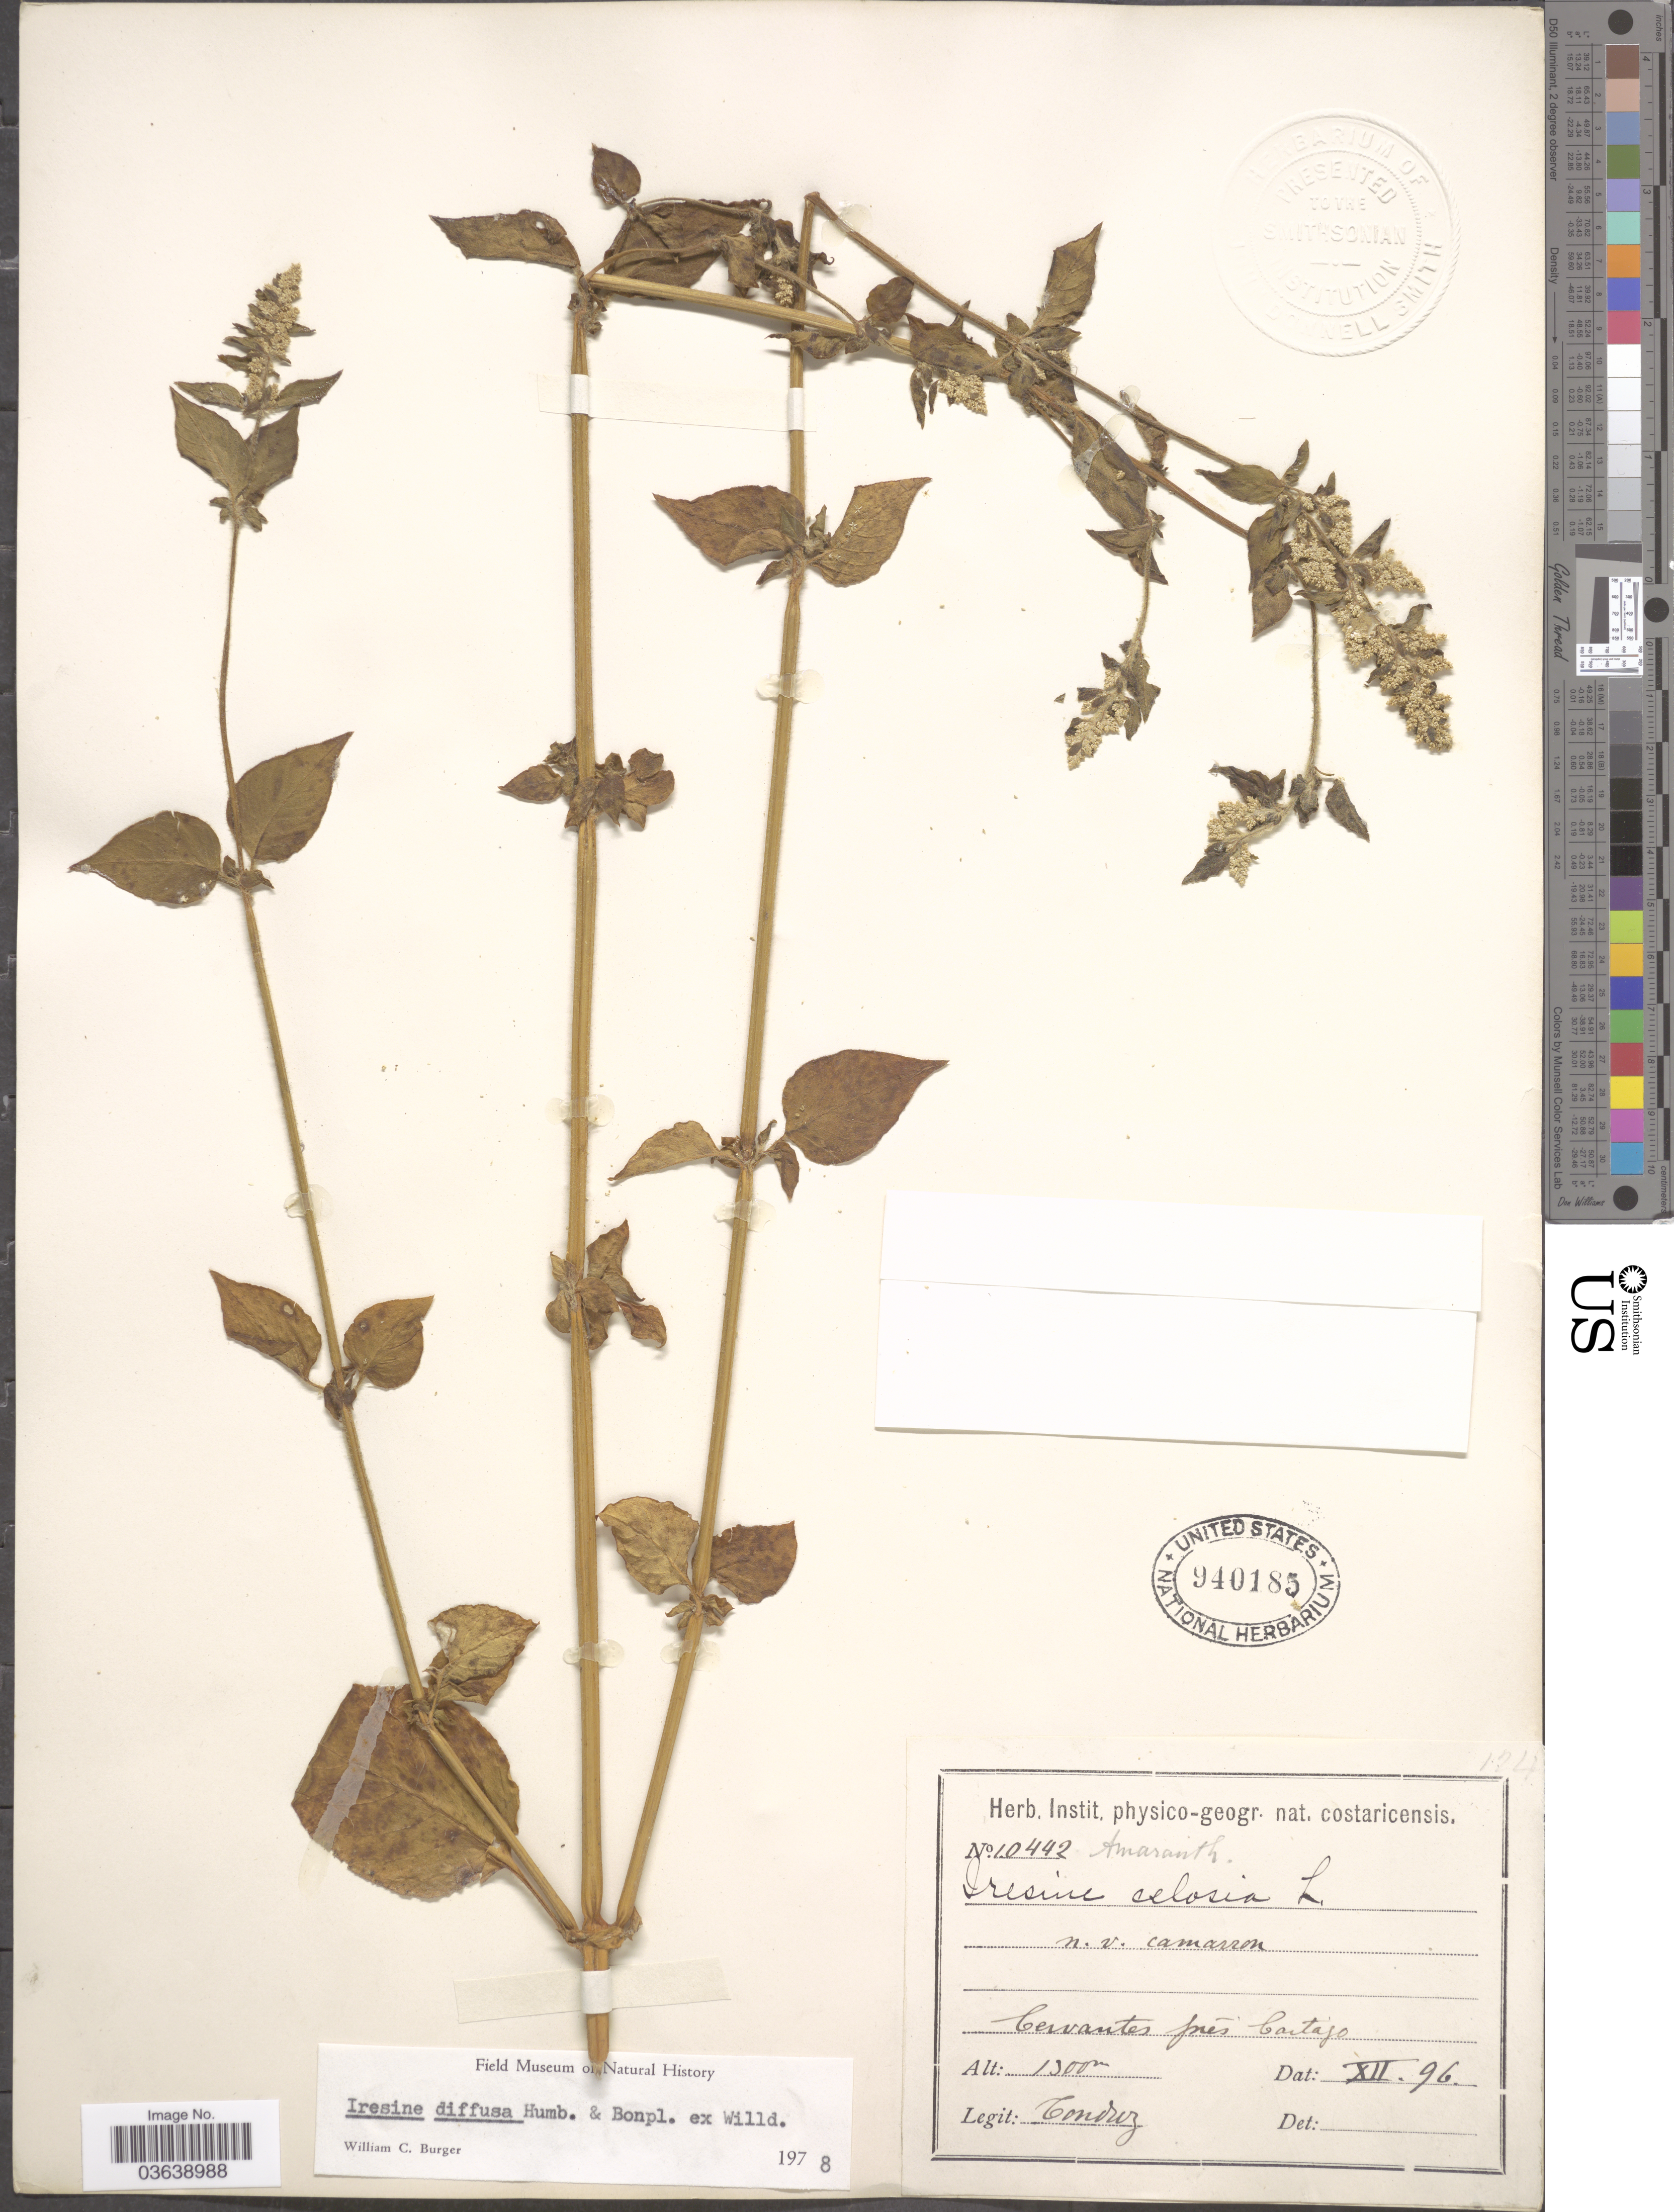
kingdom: Plantae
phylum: Tracheophyta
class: Magnoliopsida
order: Caryophyllales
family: Amaranthaceae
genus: Iresine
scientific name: Iresine celosia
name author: L.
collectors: Tonduz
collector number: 10442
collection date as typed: Transcribed d/m/y: /12/96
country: Costa Rica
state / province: Cartago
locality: Cervantes prés Cartago.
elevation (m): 1300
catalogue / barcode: US 940185